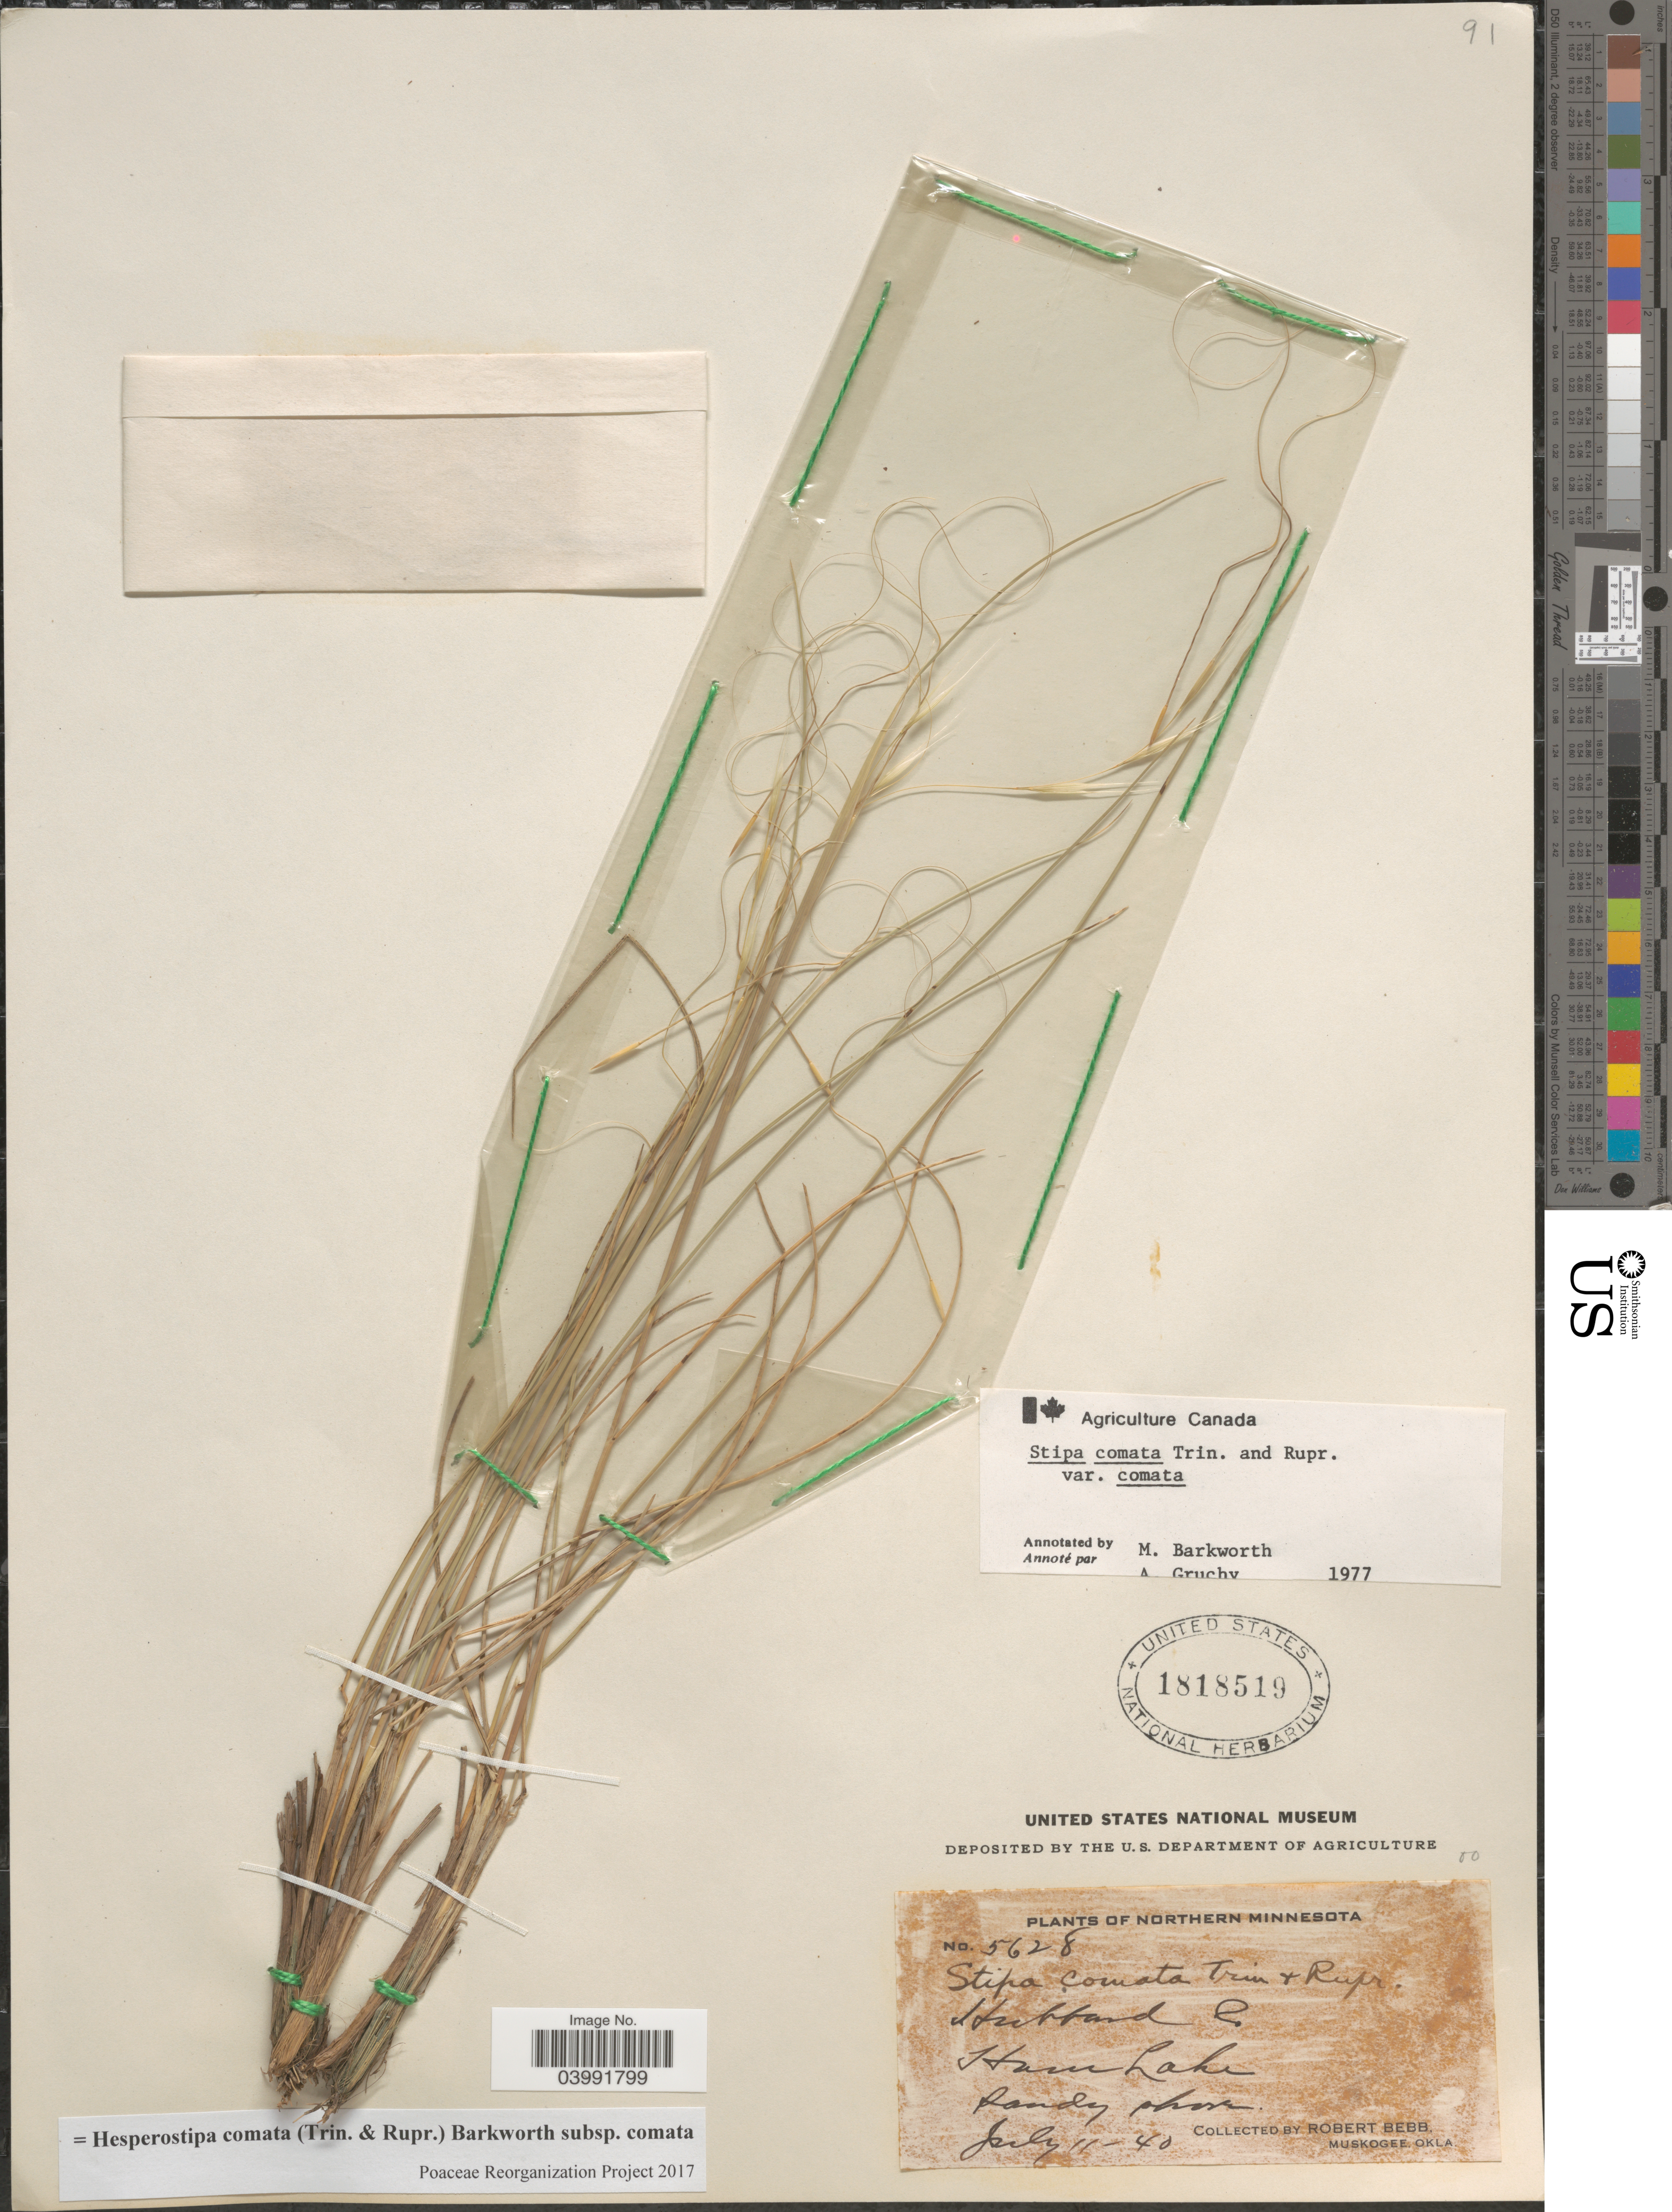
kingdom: Plantae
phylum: Tracheophyta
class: Liliopsida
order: Poales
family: Poaceae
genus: Hesperostipa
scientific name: Hesperostipa comata subsp. comata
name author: (Trin. & Rupr.) Barkworth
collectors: R. Bebb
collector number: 5628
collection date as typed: Transcribed d/m/y: 11/7/40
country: United States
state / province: Minnesota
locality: Northern Minnesota. Hubbard Co. Ham Lake. Sandy shore.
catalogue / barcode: US 1818519